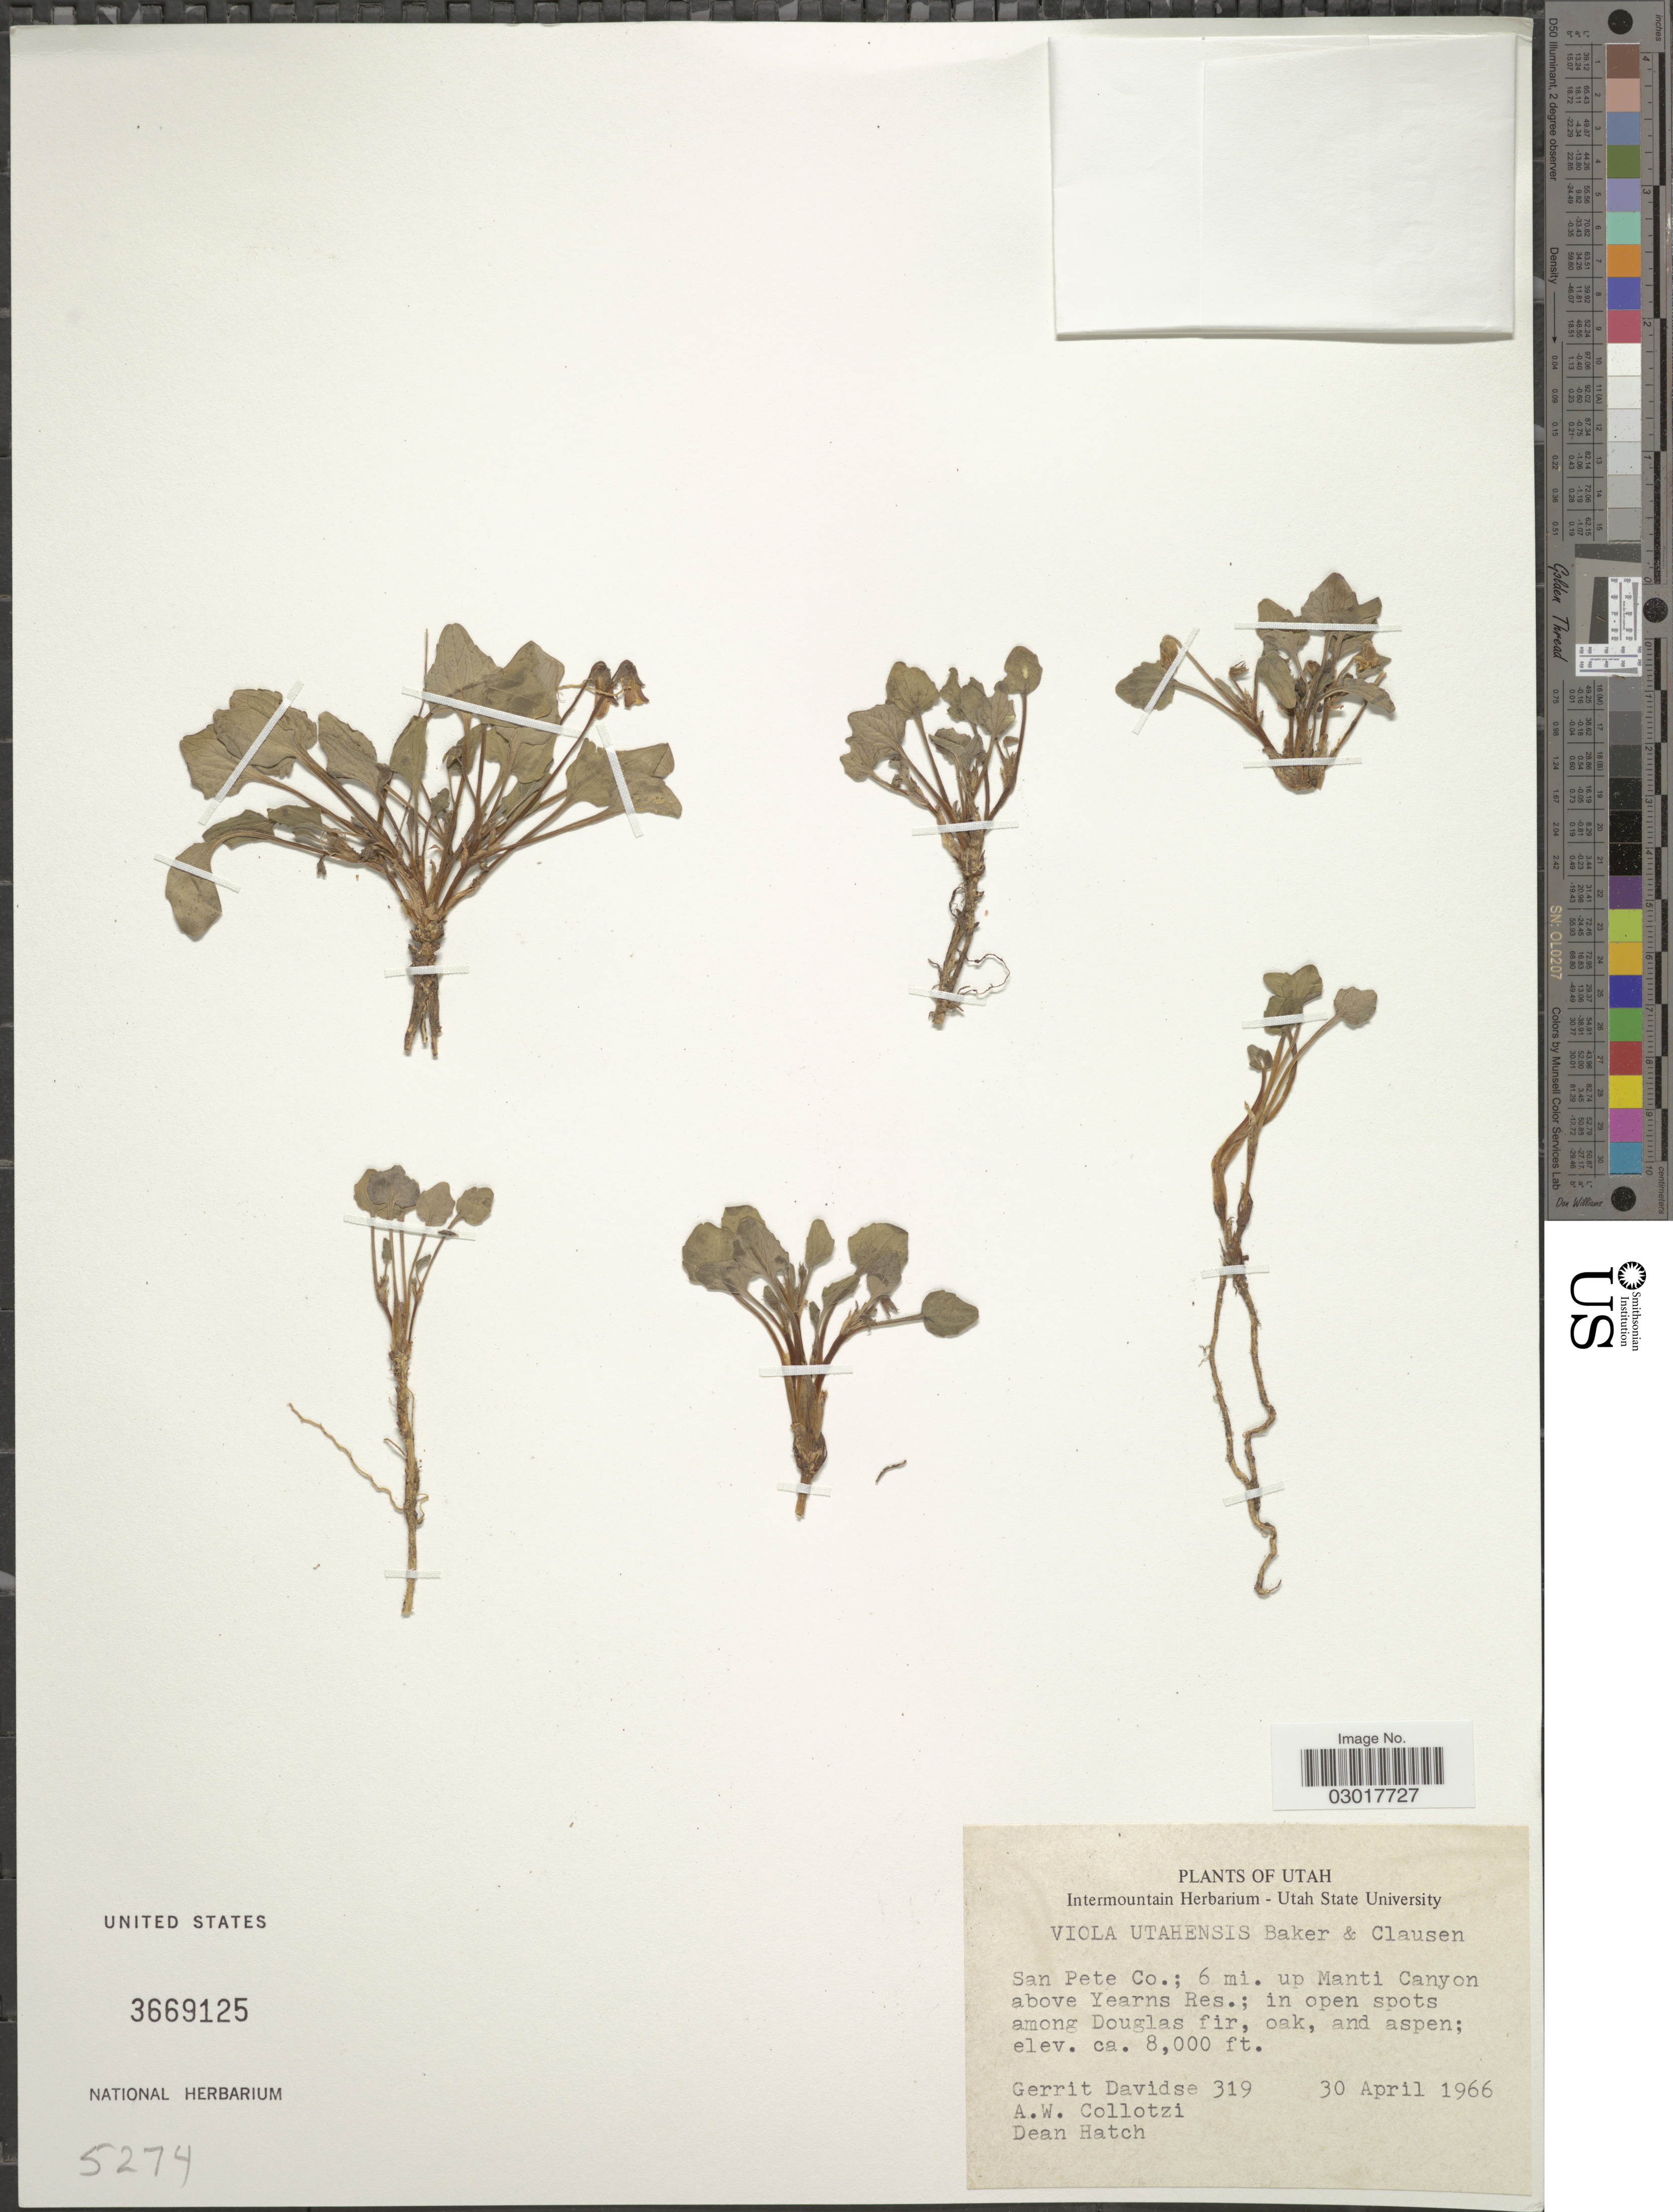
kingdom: Plantae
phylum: Tracheophyta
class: Magnoliopsida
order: Malpighiales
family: Violaceae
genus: Viola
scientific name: Viola utahensis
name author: M.S. Baker & J.C. Clausen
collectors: G. Davidse, A. W. Collotzi & D. Hatch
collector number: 319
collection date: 1966-04-30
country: United States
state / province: Utah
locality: San Pete Co.; 6 mi. up Manti Canyon above Yearns Res.; in open spots among Douglas fir, oak and aspen.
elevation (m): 2438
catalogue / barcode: US 3669125